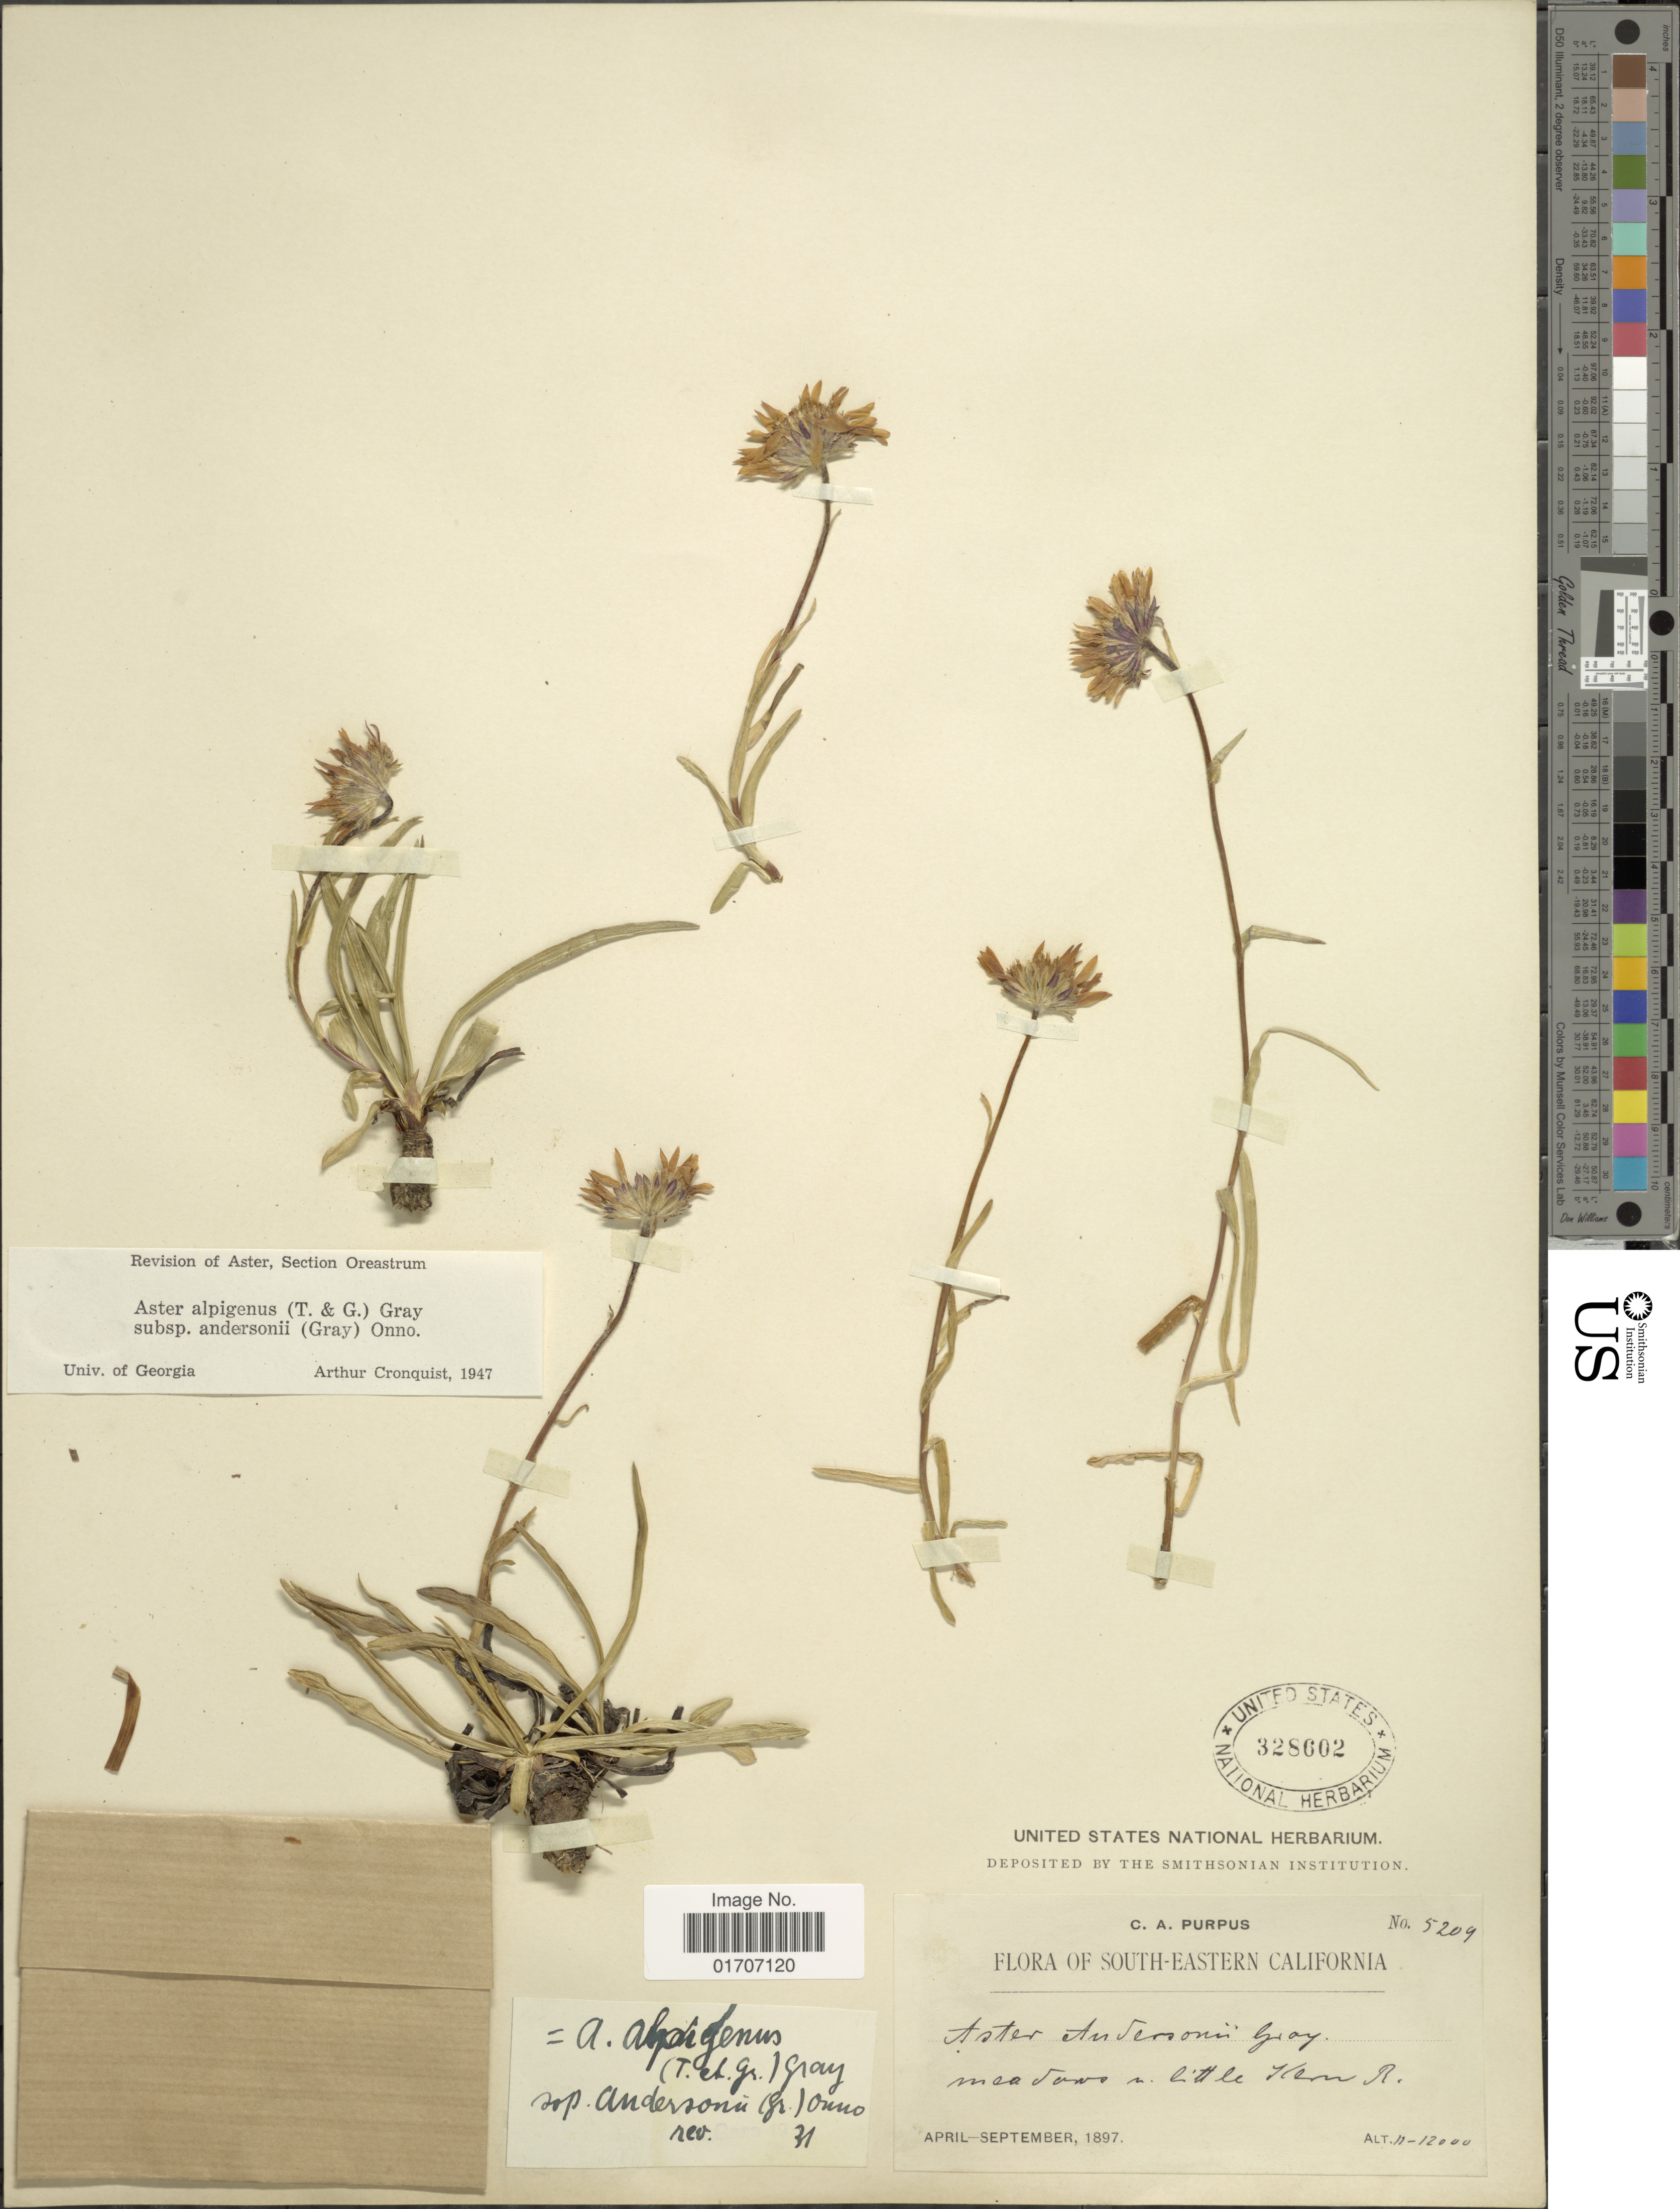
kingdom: Plantae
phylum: Tracheophyta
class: Magnoliopsida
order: Asterales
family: Asteraceae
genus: Oreostemma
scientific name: Oreostemma alpigenum var. andersonii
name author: (A. Gray) G.L. Nesom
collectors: C. A. Purpus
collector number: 5209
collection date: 1897-04/1897-09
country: United States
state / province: California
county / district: Kern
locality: South-Eastern California. Meadows n. little Kern R. (River)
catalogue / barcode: US 328602